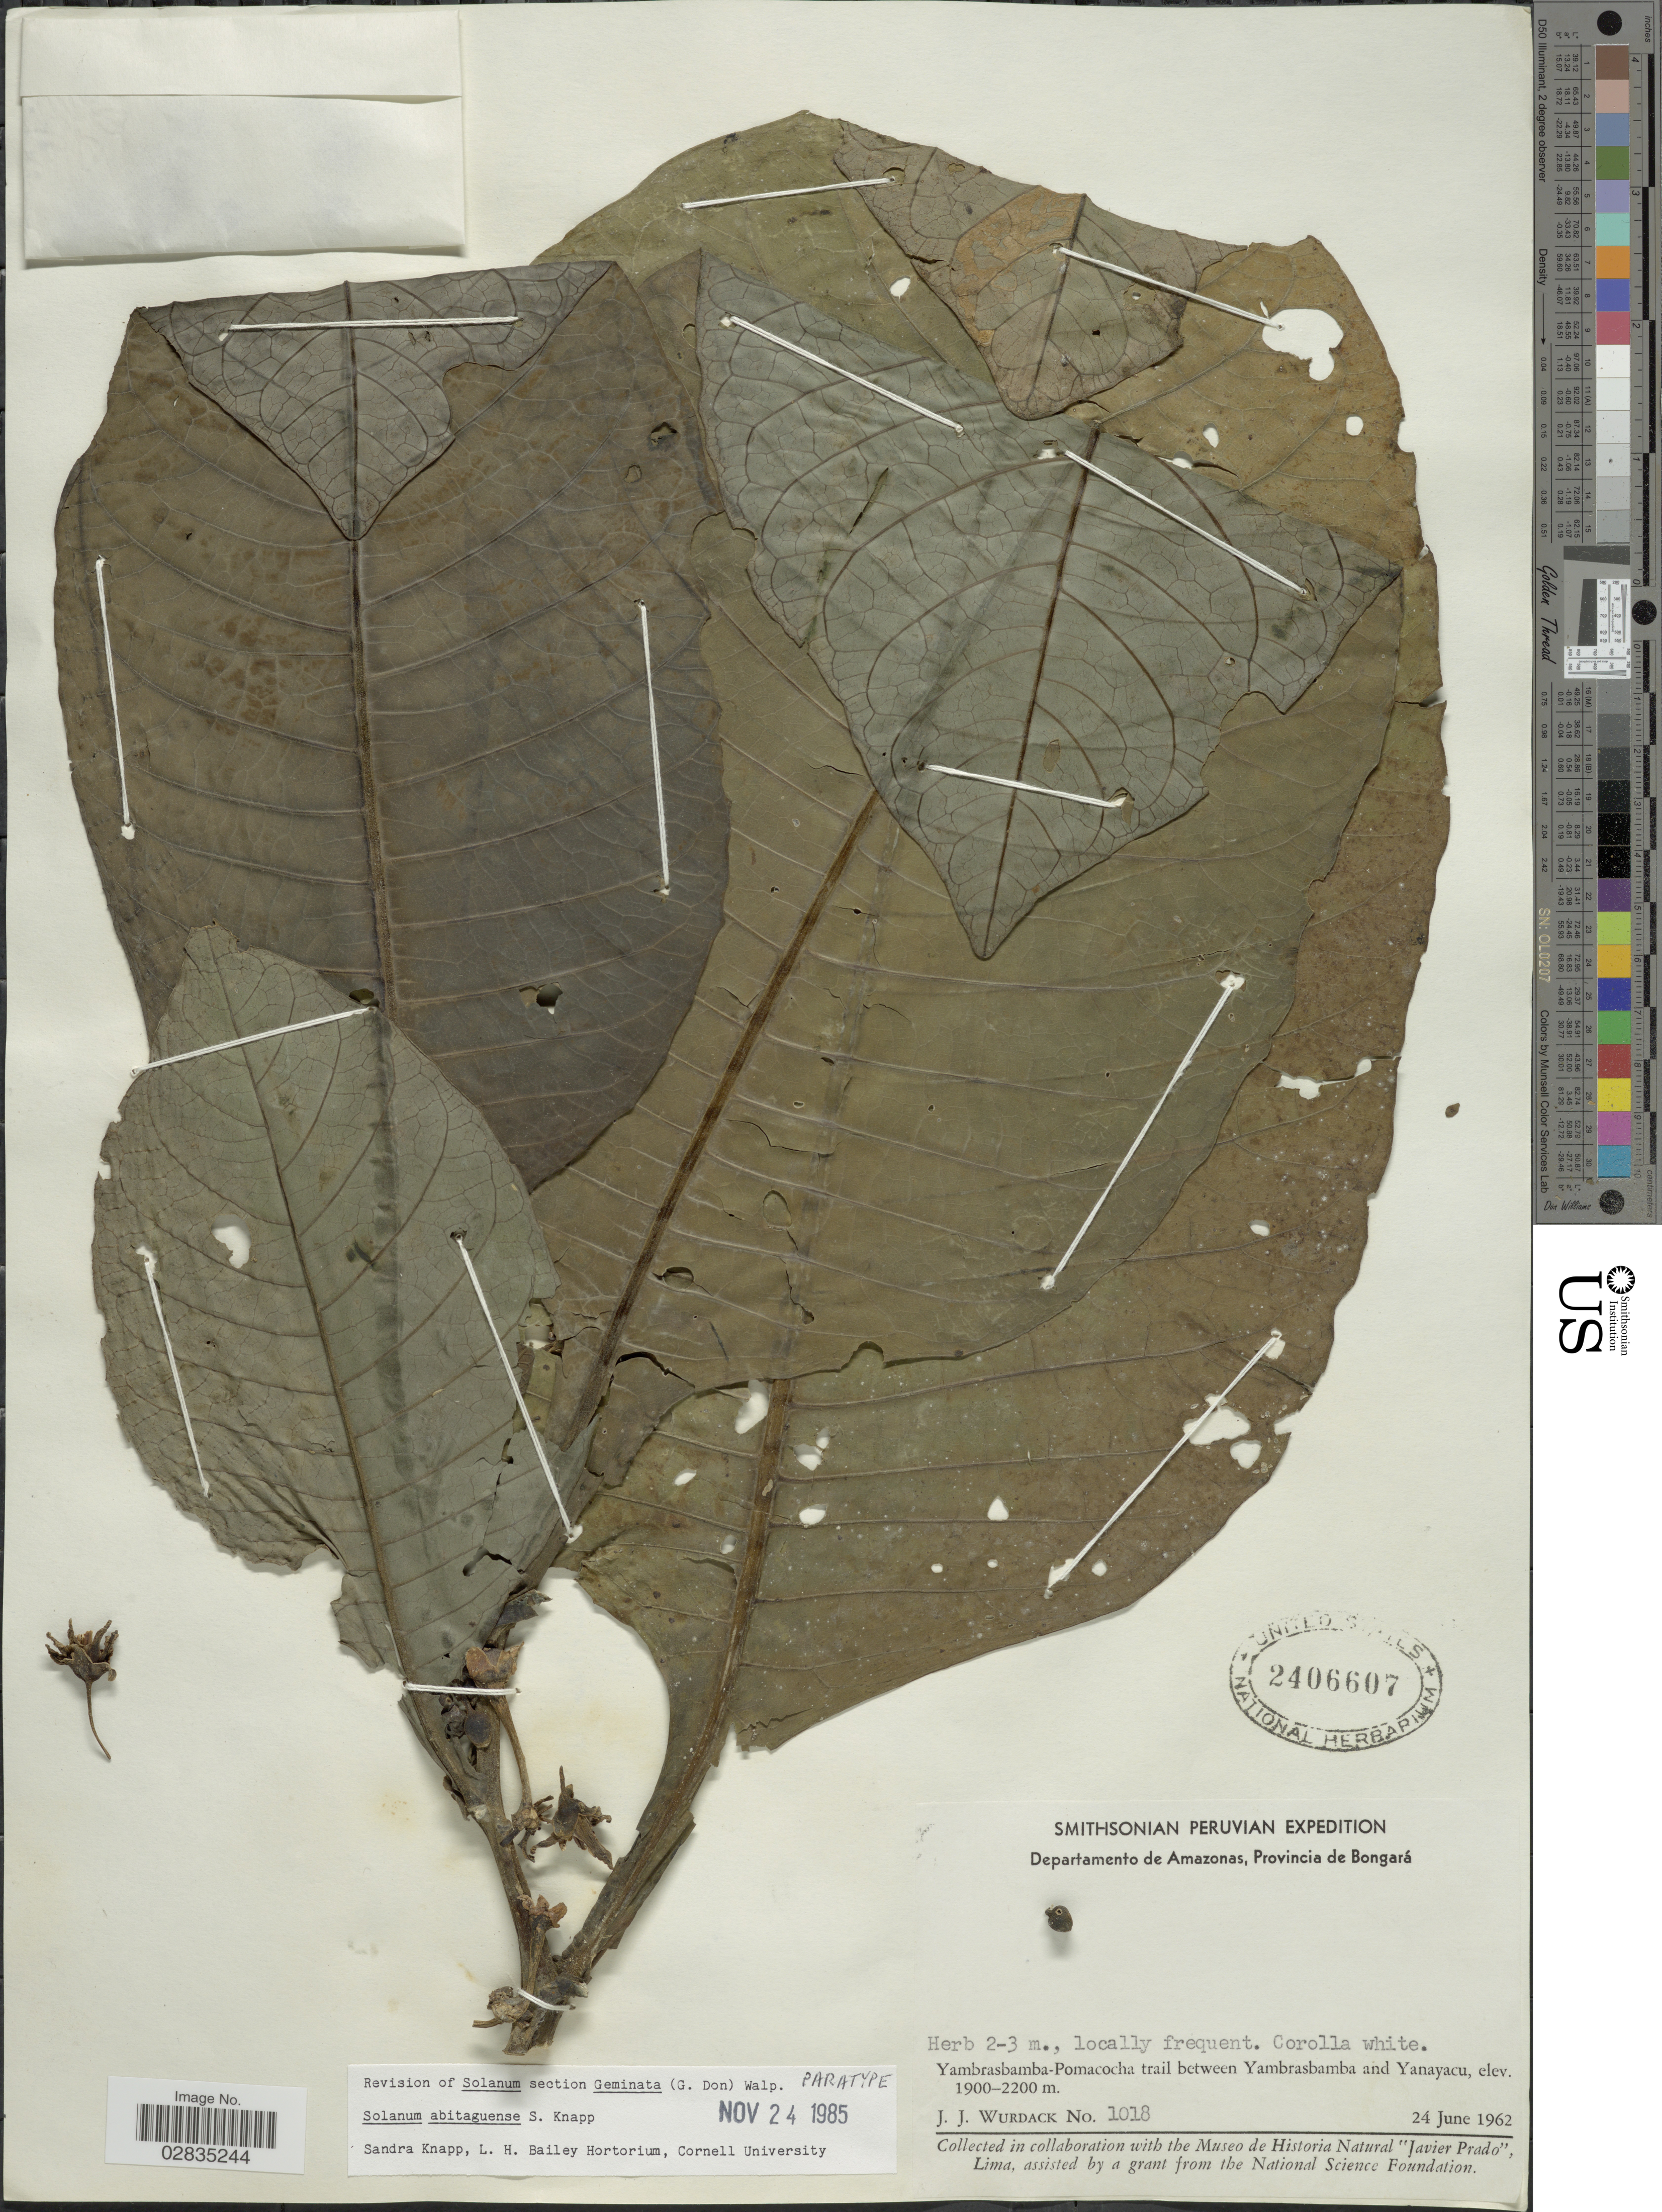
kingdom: Plantae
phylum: Tracheophyta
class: Magnoliopsida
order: Solanales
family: Solanaceae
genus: Solanum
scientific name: Solanum abitaguense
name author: S. Knapp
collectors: J. J. Wurdack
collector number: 1018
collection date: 1962-06-24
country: Peru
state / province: Amazonas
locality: Departamento de Amazonas, Provincia de Bongará. Yambrasbamba-Pomacocha trail between Yambrasbamba and Yanayacu.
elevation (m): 1900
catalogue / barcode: US 2406607